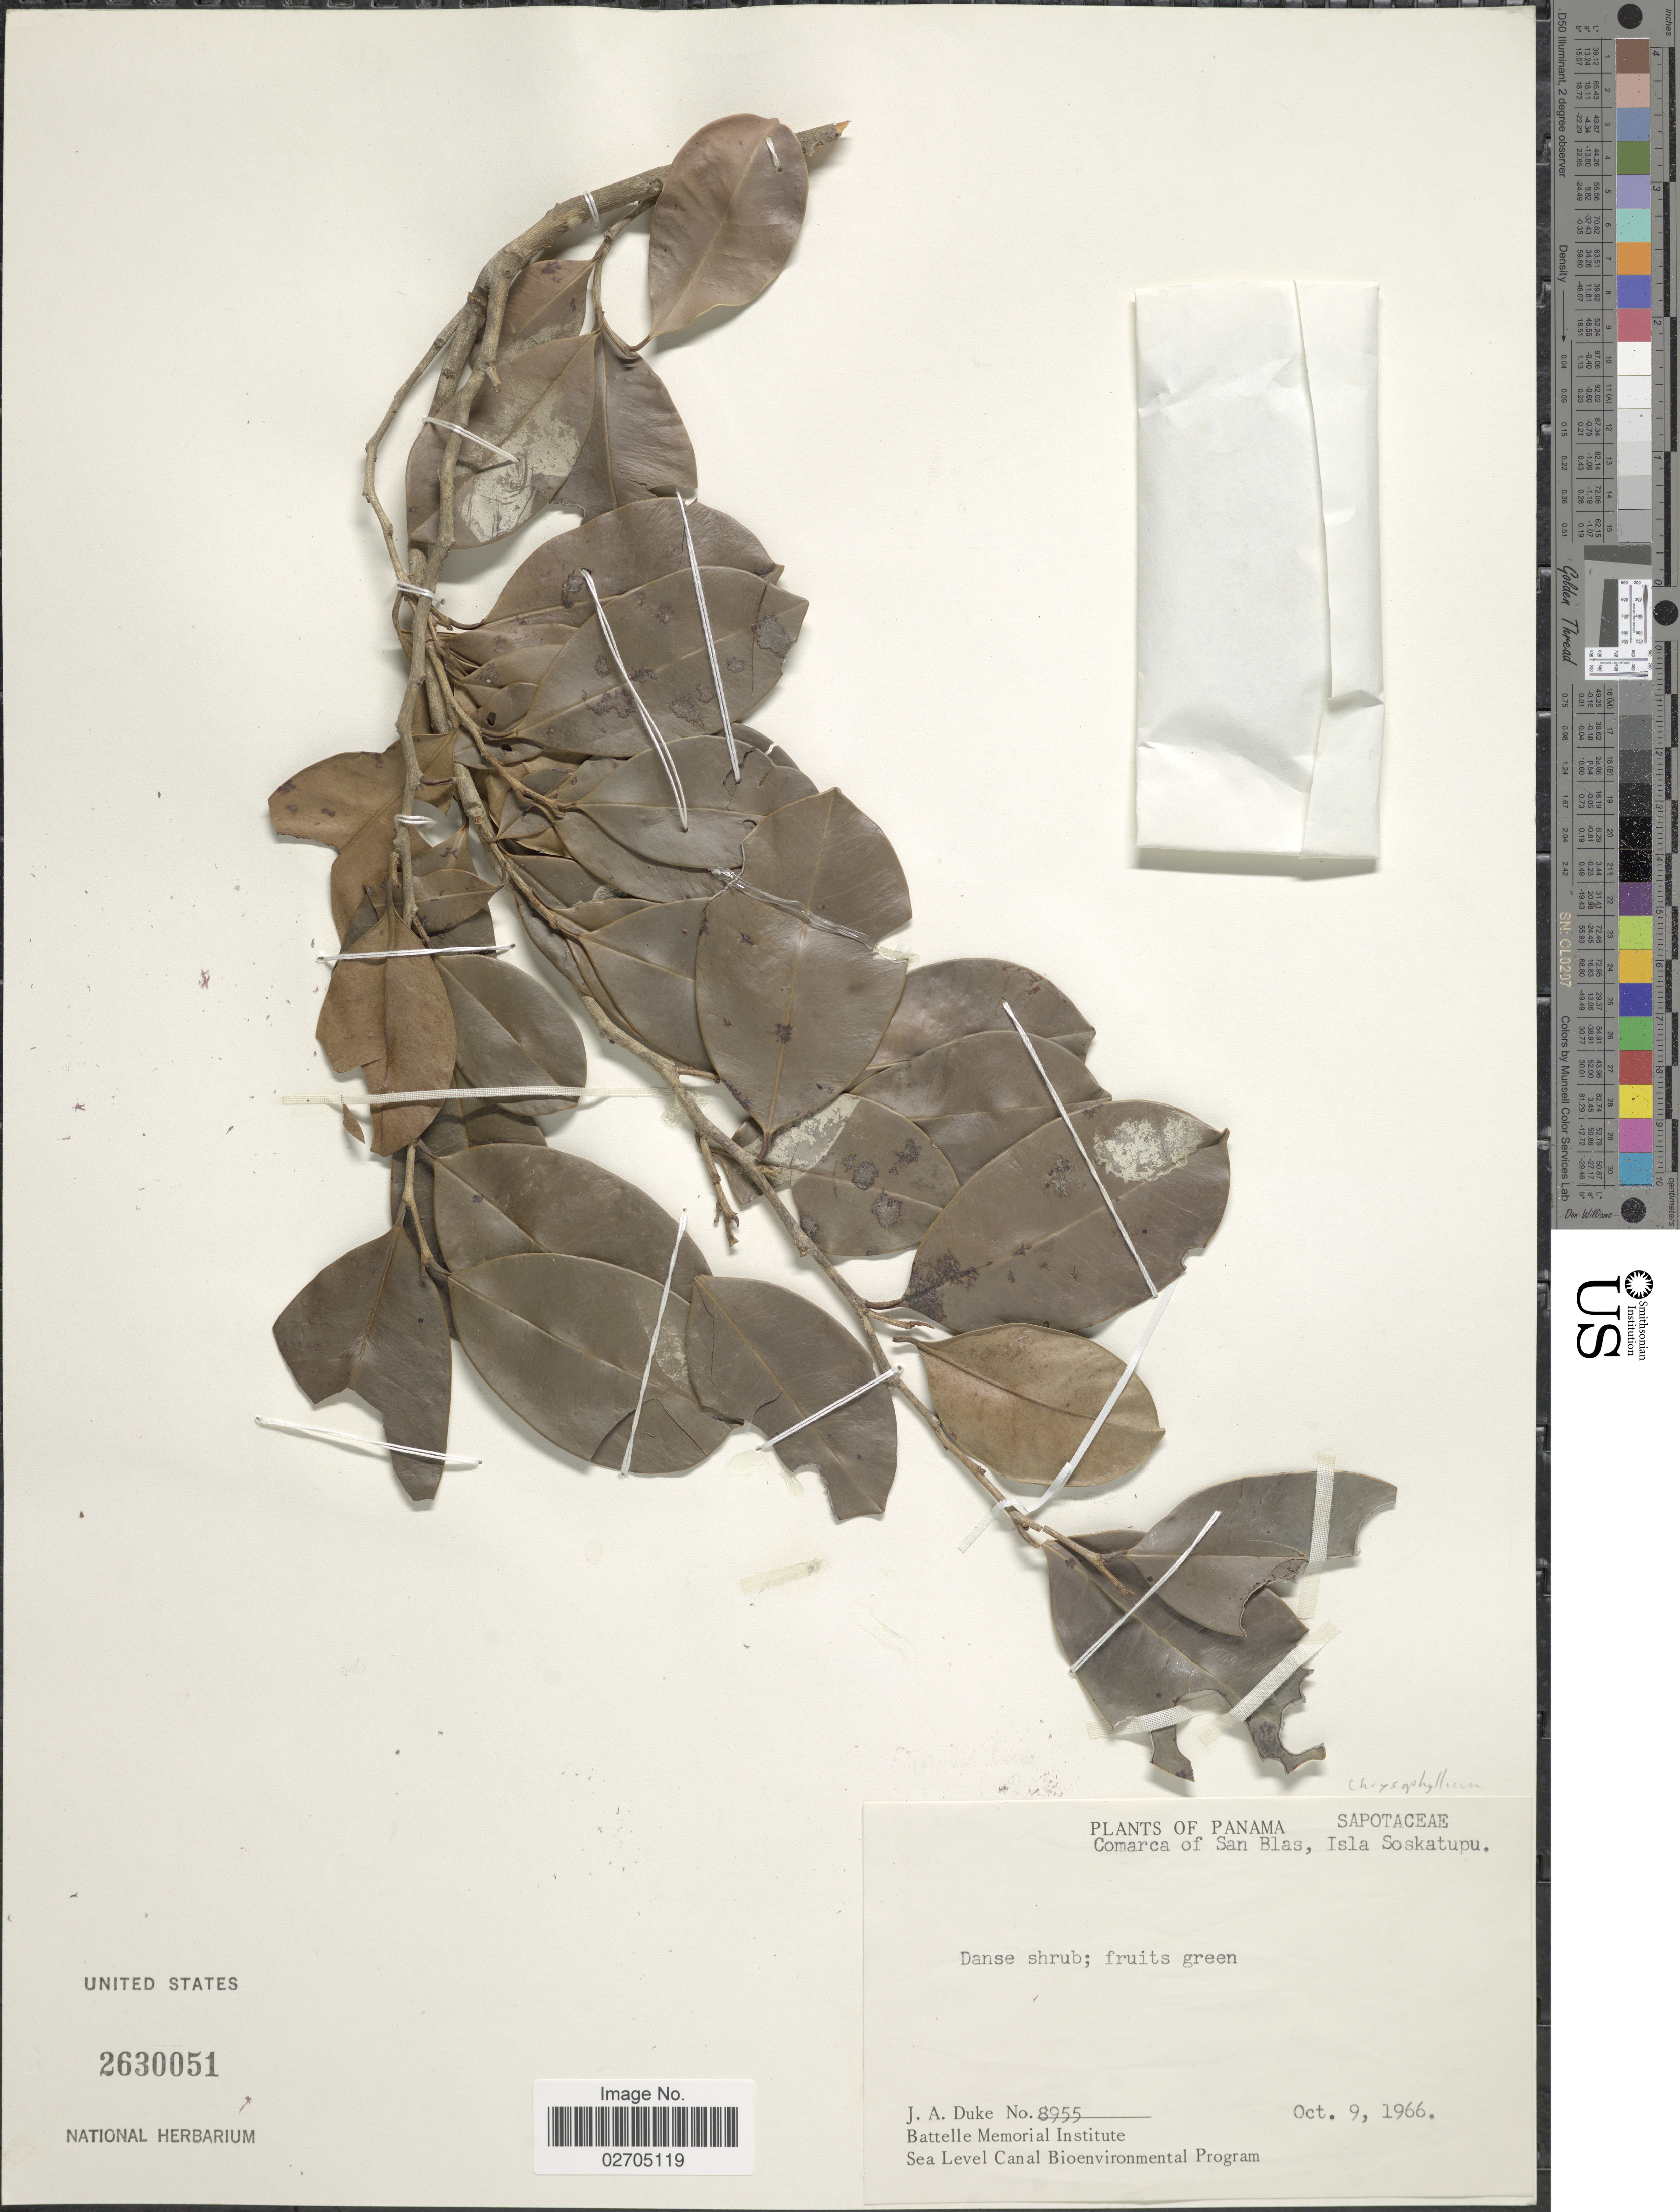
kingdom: Plantae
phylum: Tracheophyta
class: Magnoliopsida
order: Ericales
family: Sapotaceae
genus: Chrysophyllum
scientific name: Chrysophyllum sp.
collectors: J. A. Duke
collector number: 8955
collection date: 1966-10-09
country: Panama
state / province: Kuna Yala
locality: Comarca de San Blas, Isla Soskatupu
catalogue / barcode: US 2630051